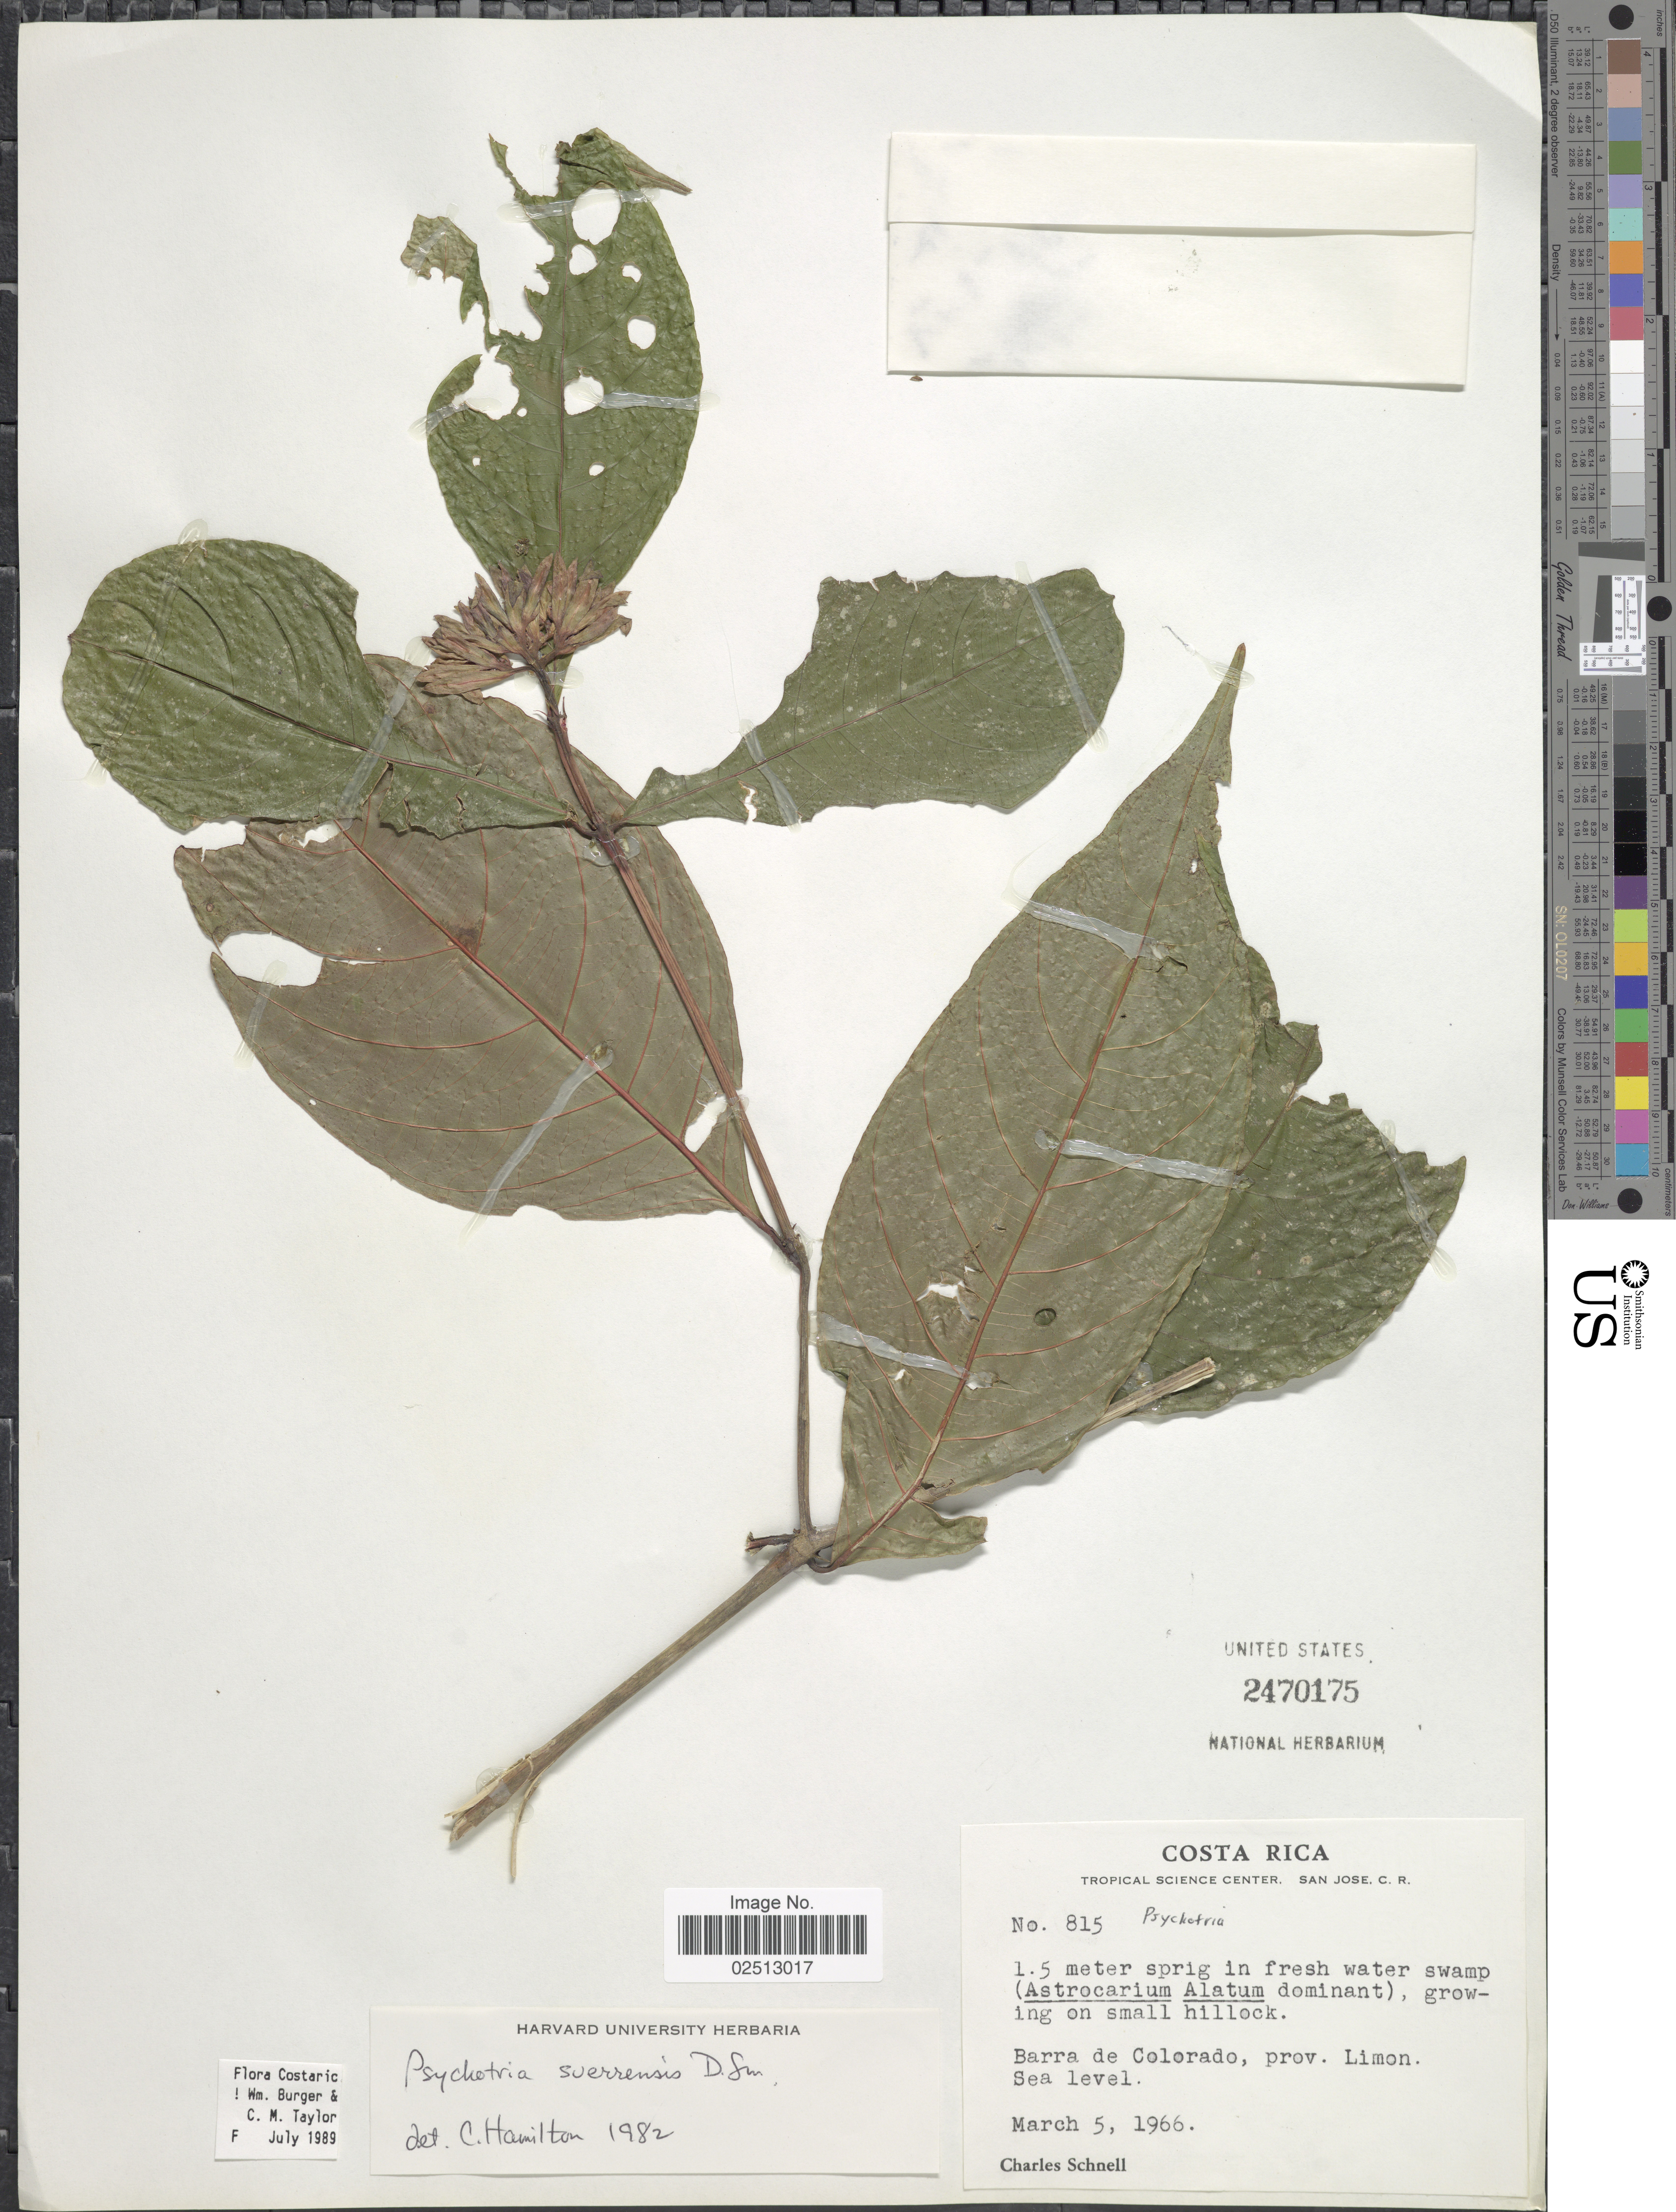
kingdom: Plantae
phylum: Tracheophyta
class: Magnoliopsida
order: Gentianales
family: Rubiaceae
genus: Psychotria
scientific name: Psychotria suerrensis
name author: Donn. Sm.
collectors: C. Schnell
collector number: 815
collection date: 1966-03-05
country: Costa Rica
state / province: Limón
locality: Barra de Colorado, prov. Limon.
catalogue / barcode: US 2470175